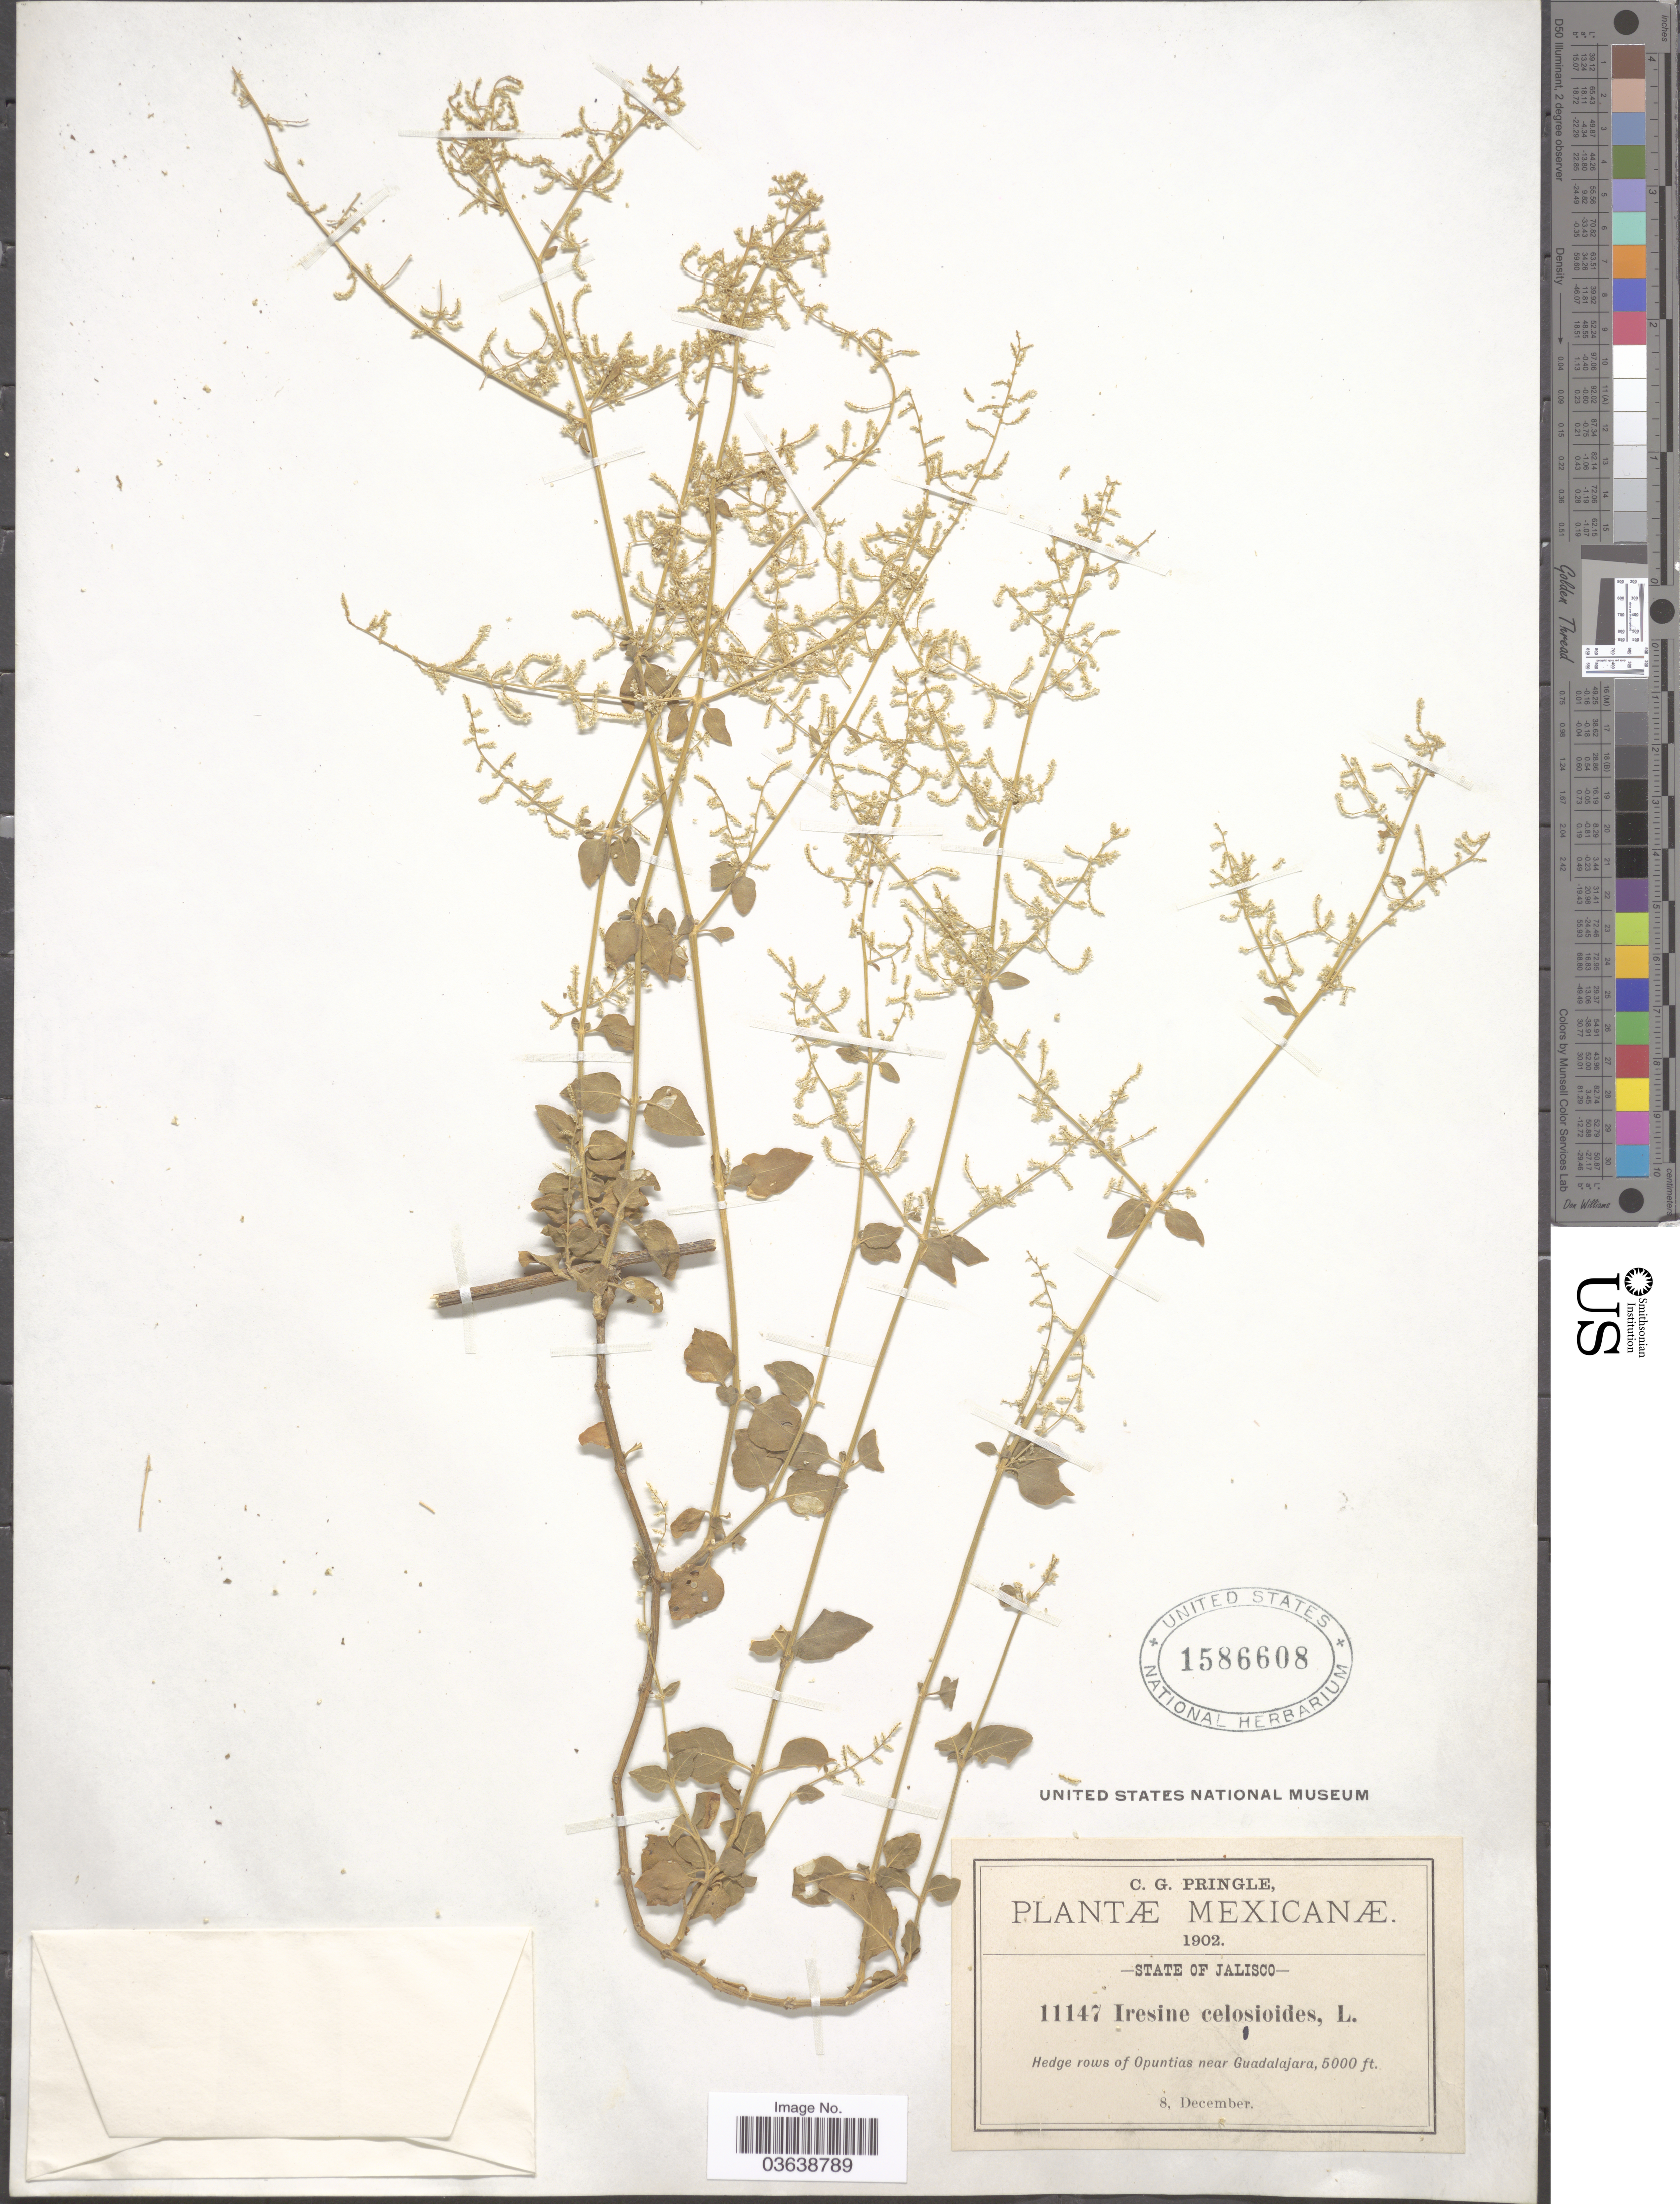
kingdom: Plantae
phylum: Tracheophyta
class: Magnoliopsida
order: Caryophyllales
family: Amaranthaceae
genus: Iresine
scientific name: Iresine celosia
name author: L.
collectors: C. G. Pringle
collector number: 11147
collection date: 1902-12-08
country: Mexico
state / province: Jalisco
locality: Hedge rows of Opuntias near Guadalajara.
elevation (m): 1524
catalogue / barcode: US 1586608